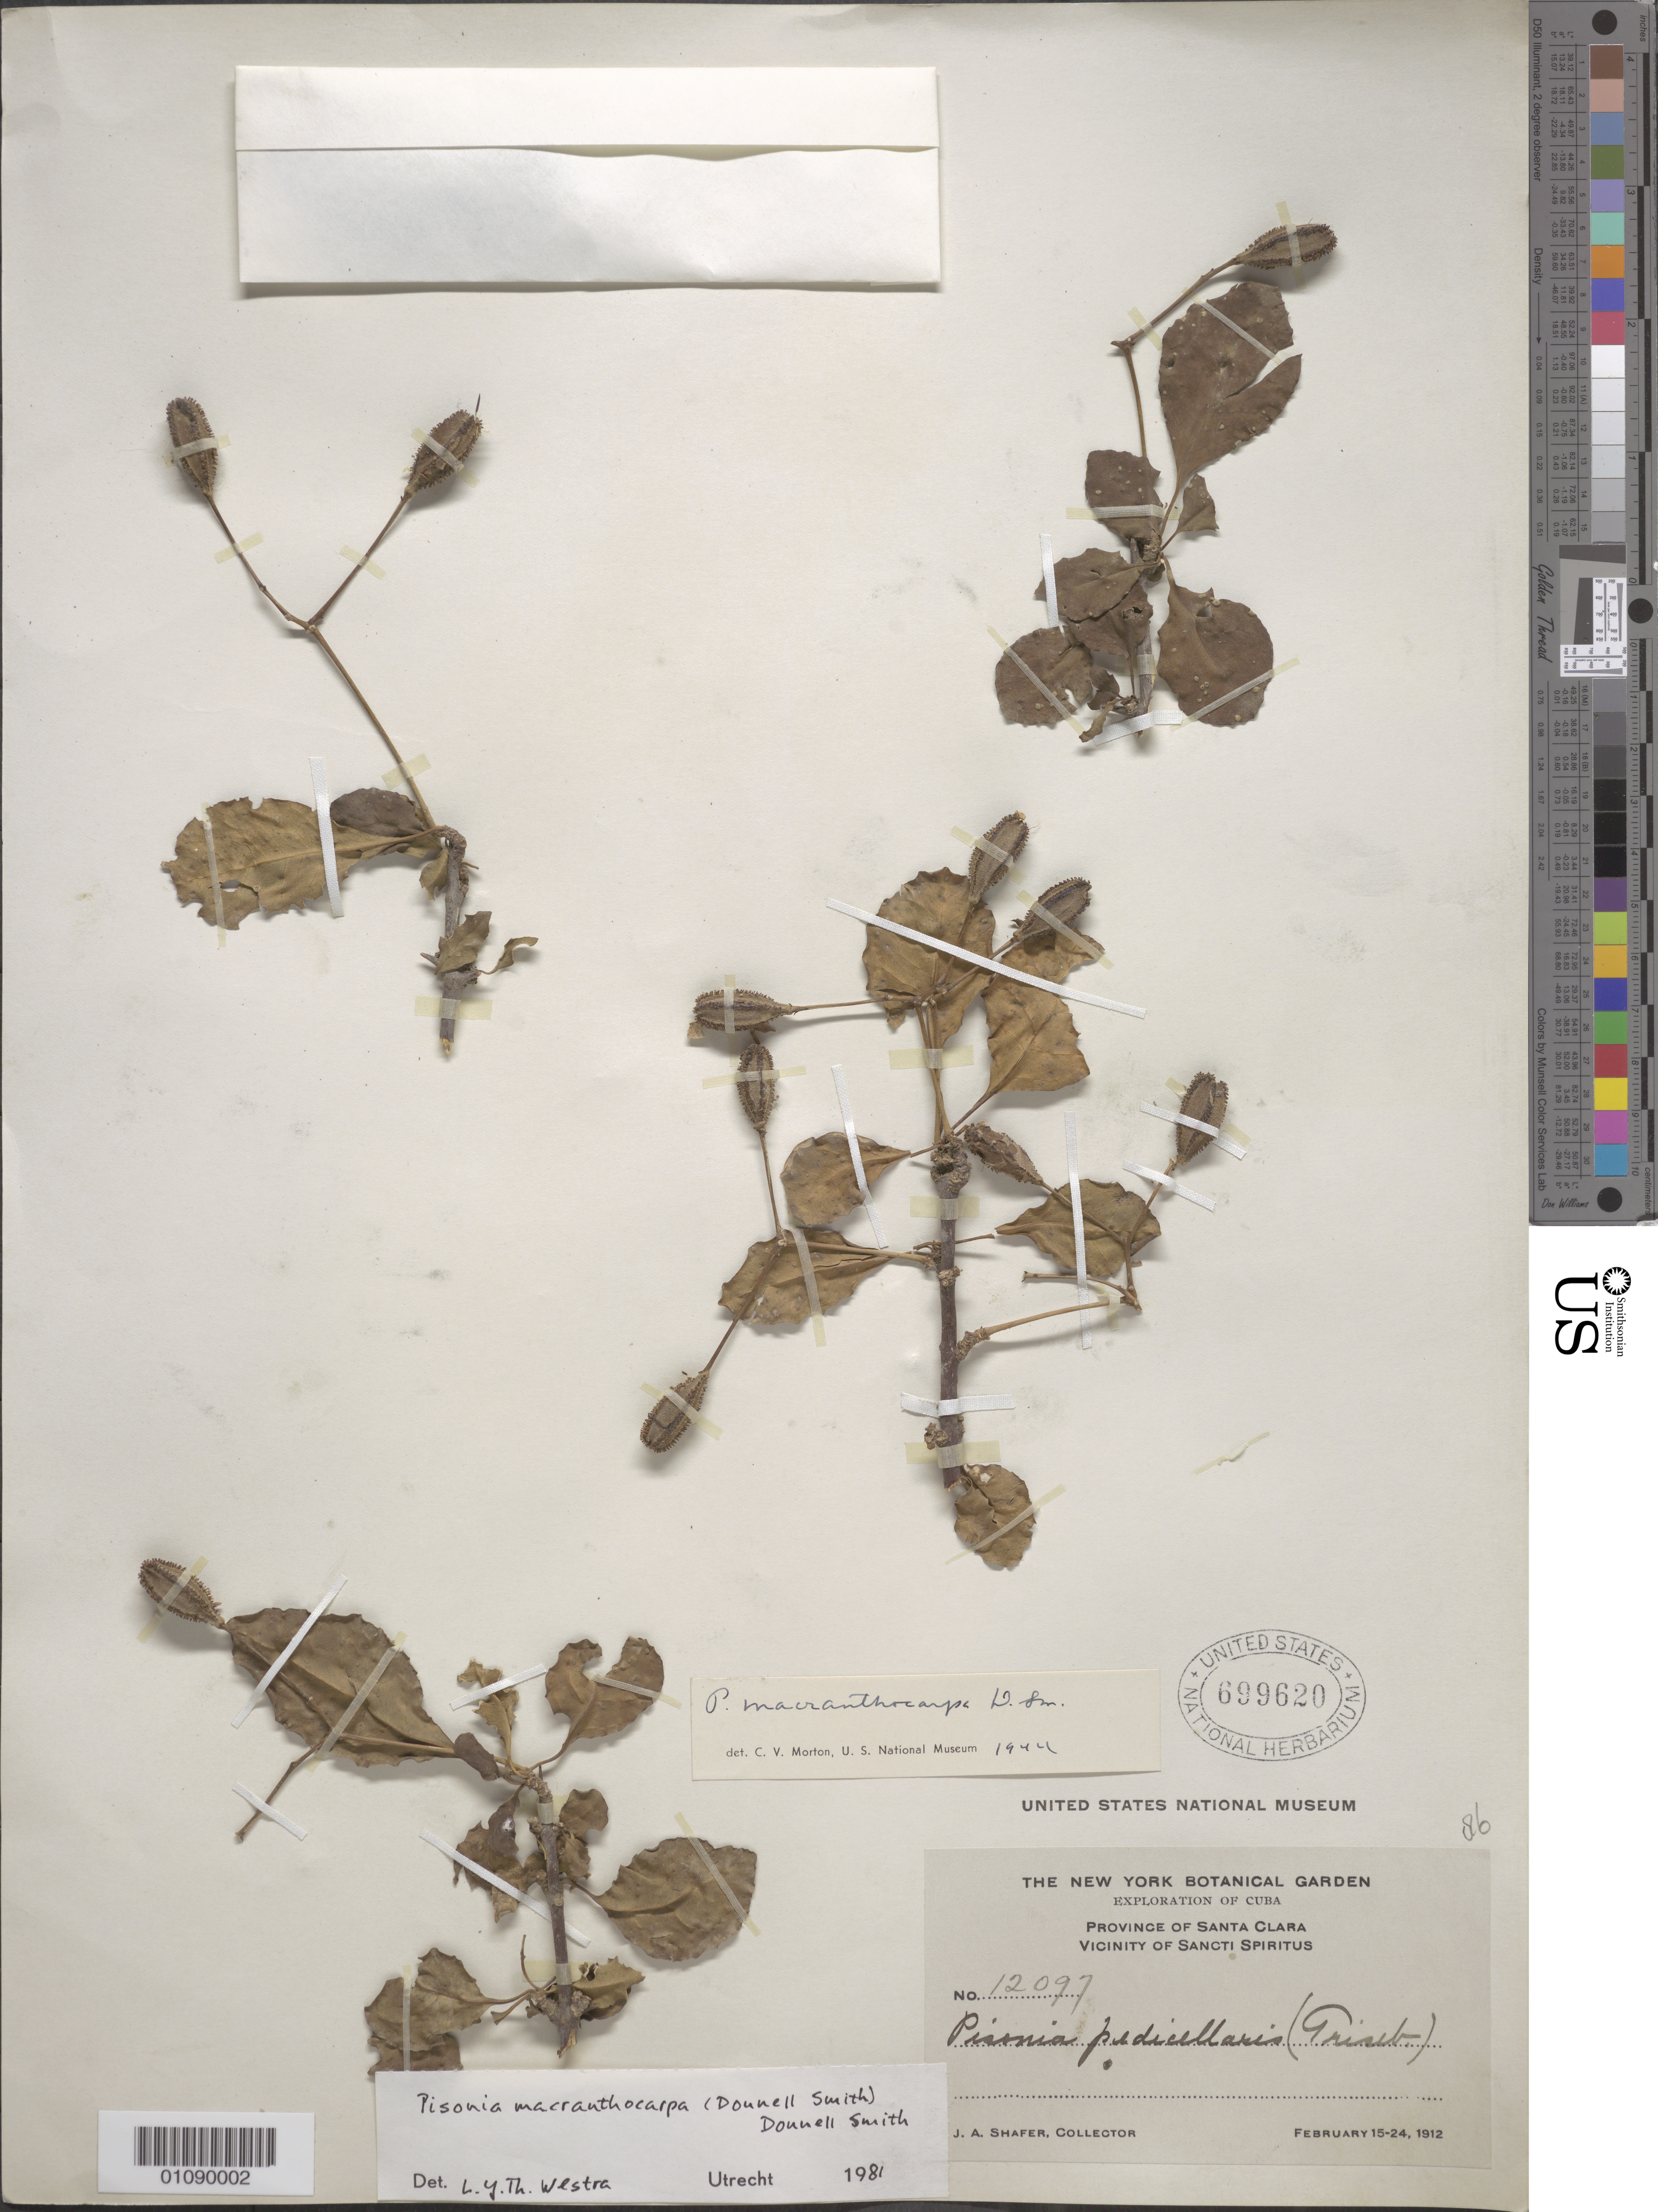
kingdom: Plantae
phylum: Tracheophyta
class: Magnoliopsida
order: Caryophyllales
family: Nyctaginaceae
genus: Pisonia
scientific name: Pisonia macranthocarpa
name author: (Donn. Sm.) Donn. Sm.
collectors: J. A. Shafer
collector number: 12097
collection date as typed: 15 Feb 1912 to 24 Feb 1912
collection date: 1912-02-15/1912-02-24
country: Cuba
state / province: Sancti Spiritus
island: Cuba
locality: Province of Santa Clara, vicinity of Sancti Spiritus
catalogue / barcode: US 699620